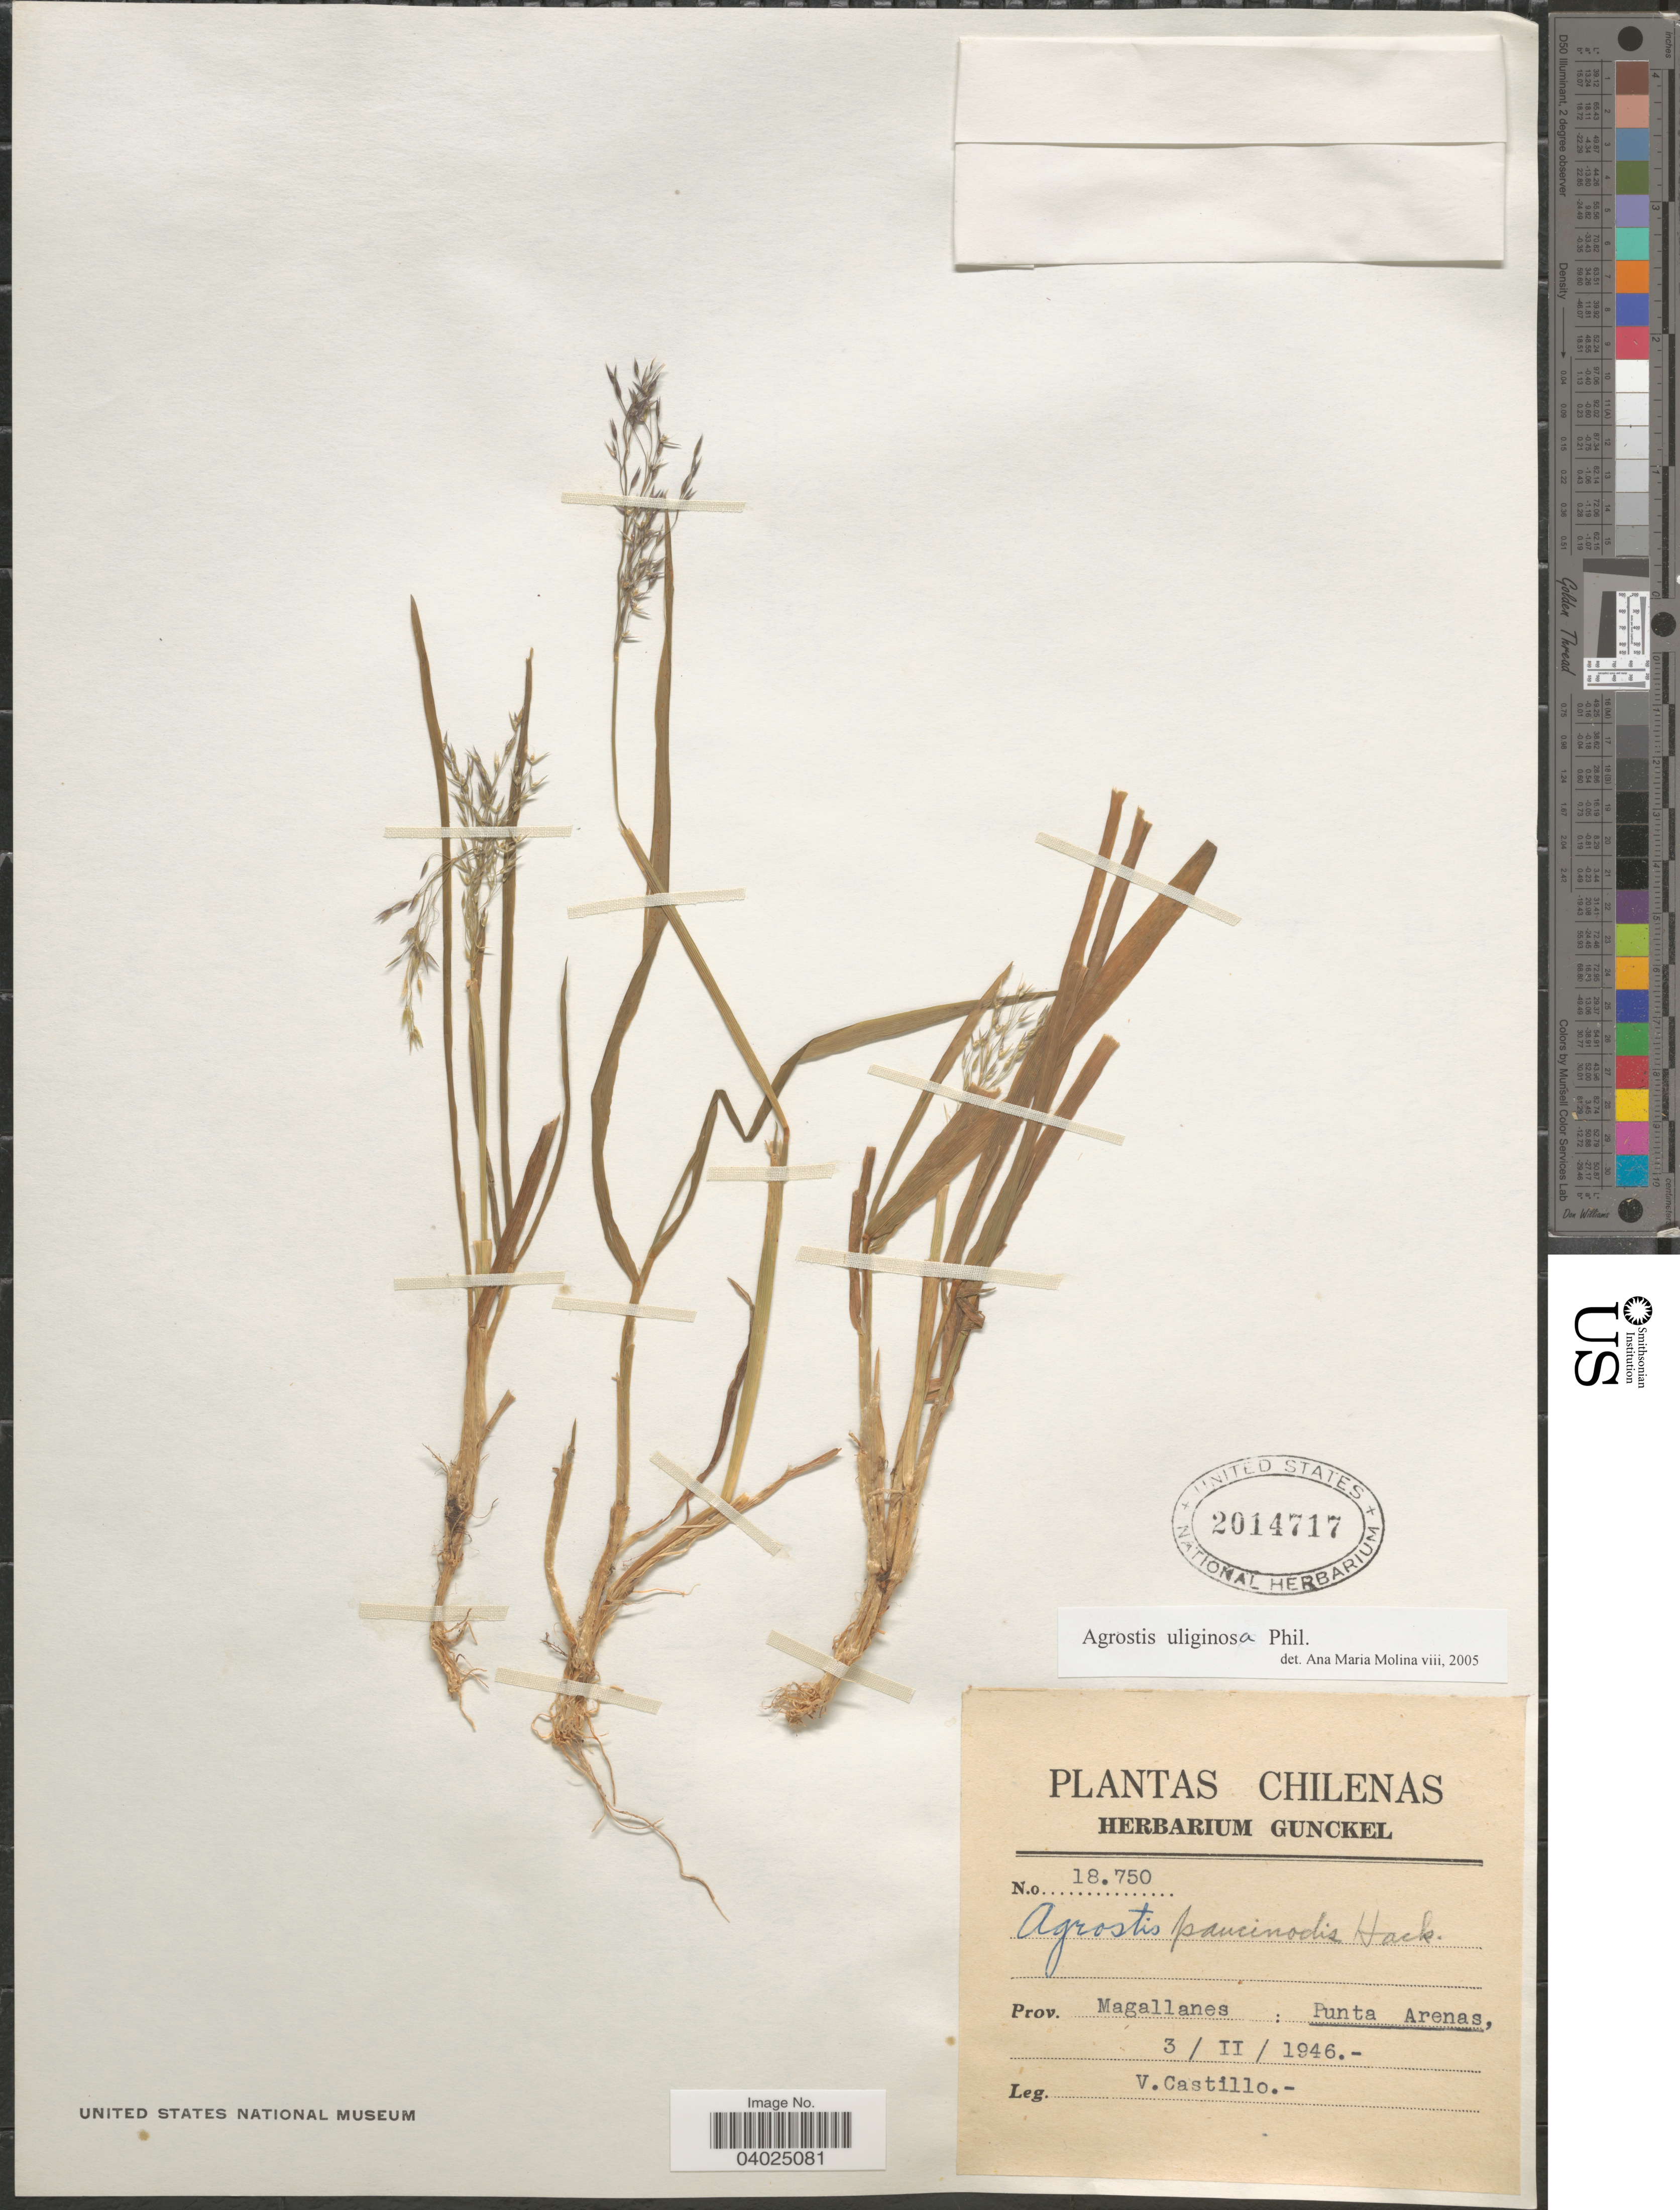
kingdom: Plantae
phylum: Tracheophyta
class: Liliopsida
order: Poales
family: Poaceae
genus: Agrostis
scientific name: Agrostis uliginosa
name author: Phil.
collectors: V. Castillo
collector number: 18750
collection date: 1946-02-03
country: Chile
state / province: Magallanes y de la Antártica Chilena (XII)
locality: Prov. Magallanes: Punta Arenas.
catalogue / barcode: US 2014717